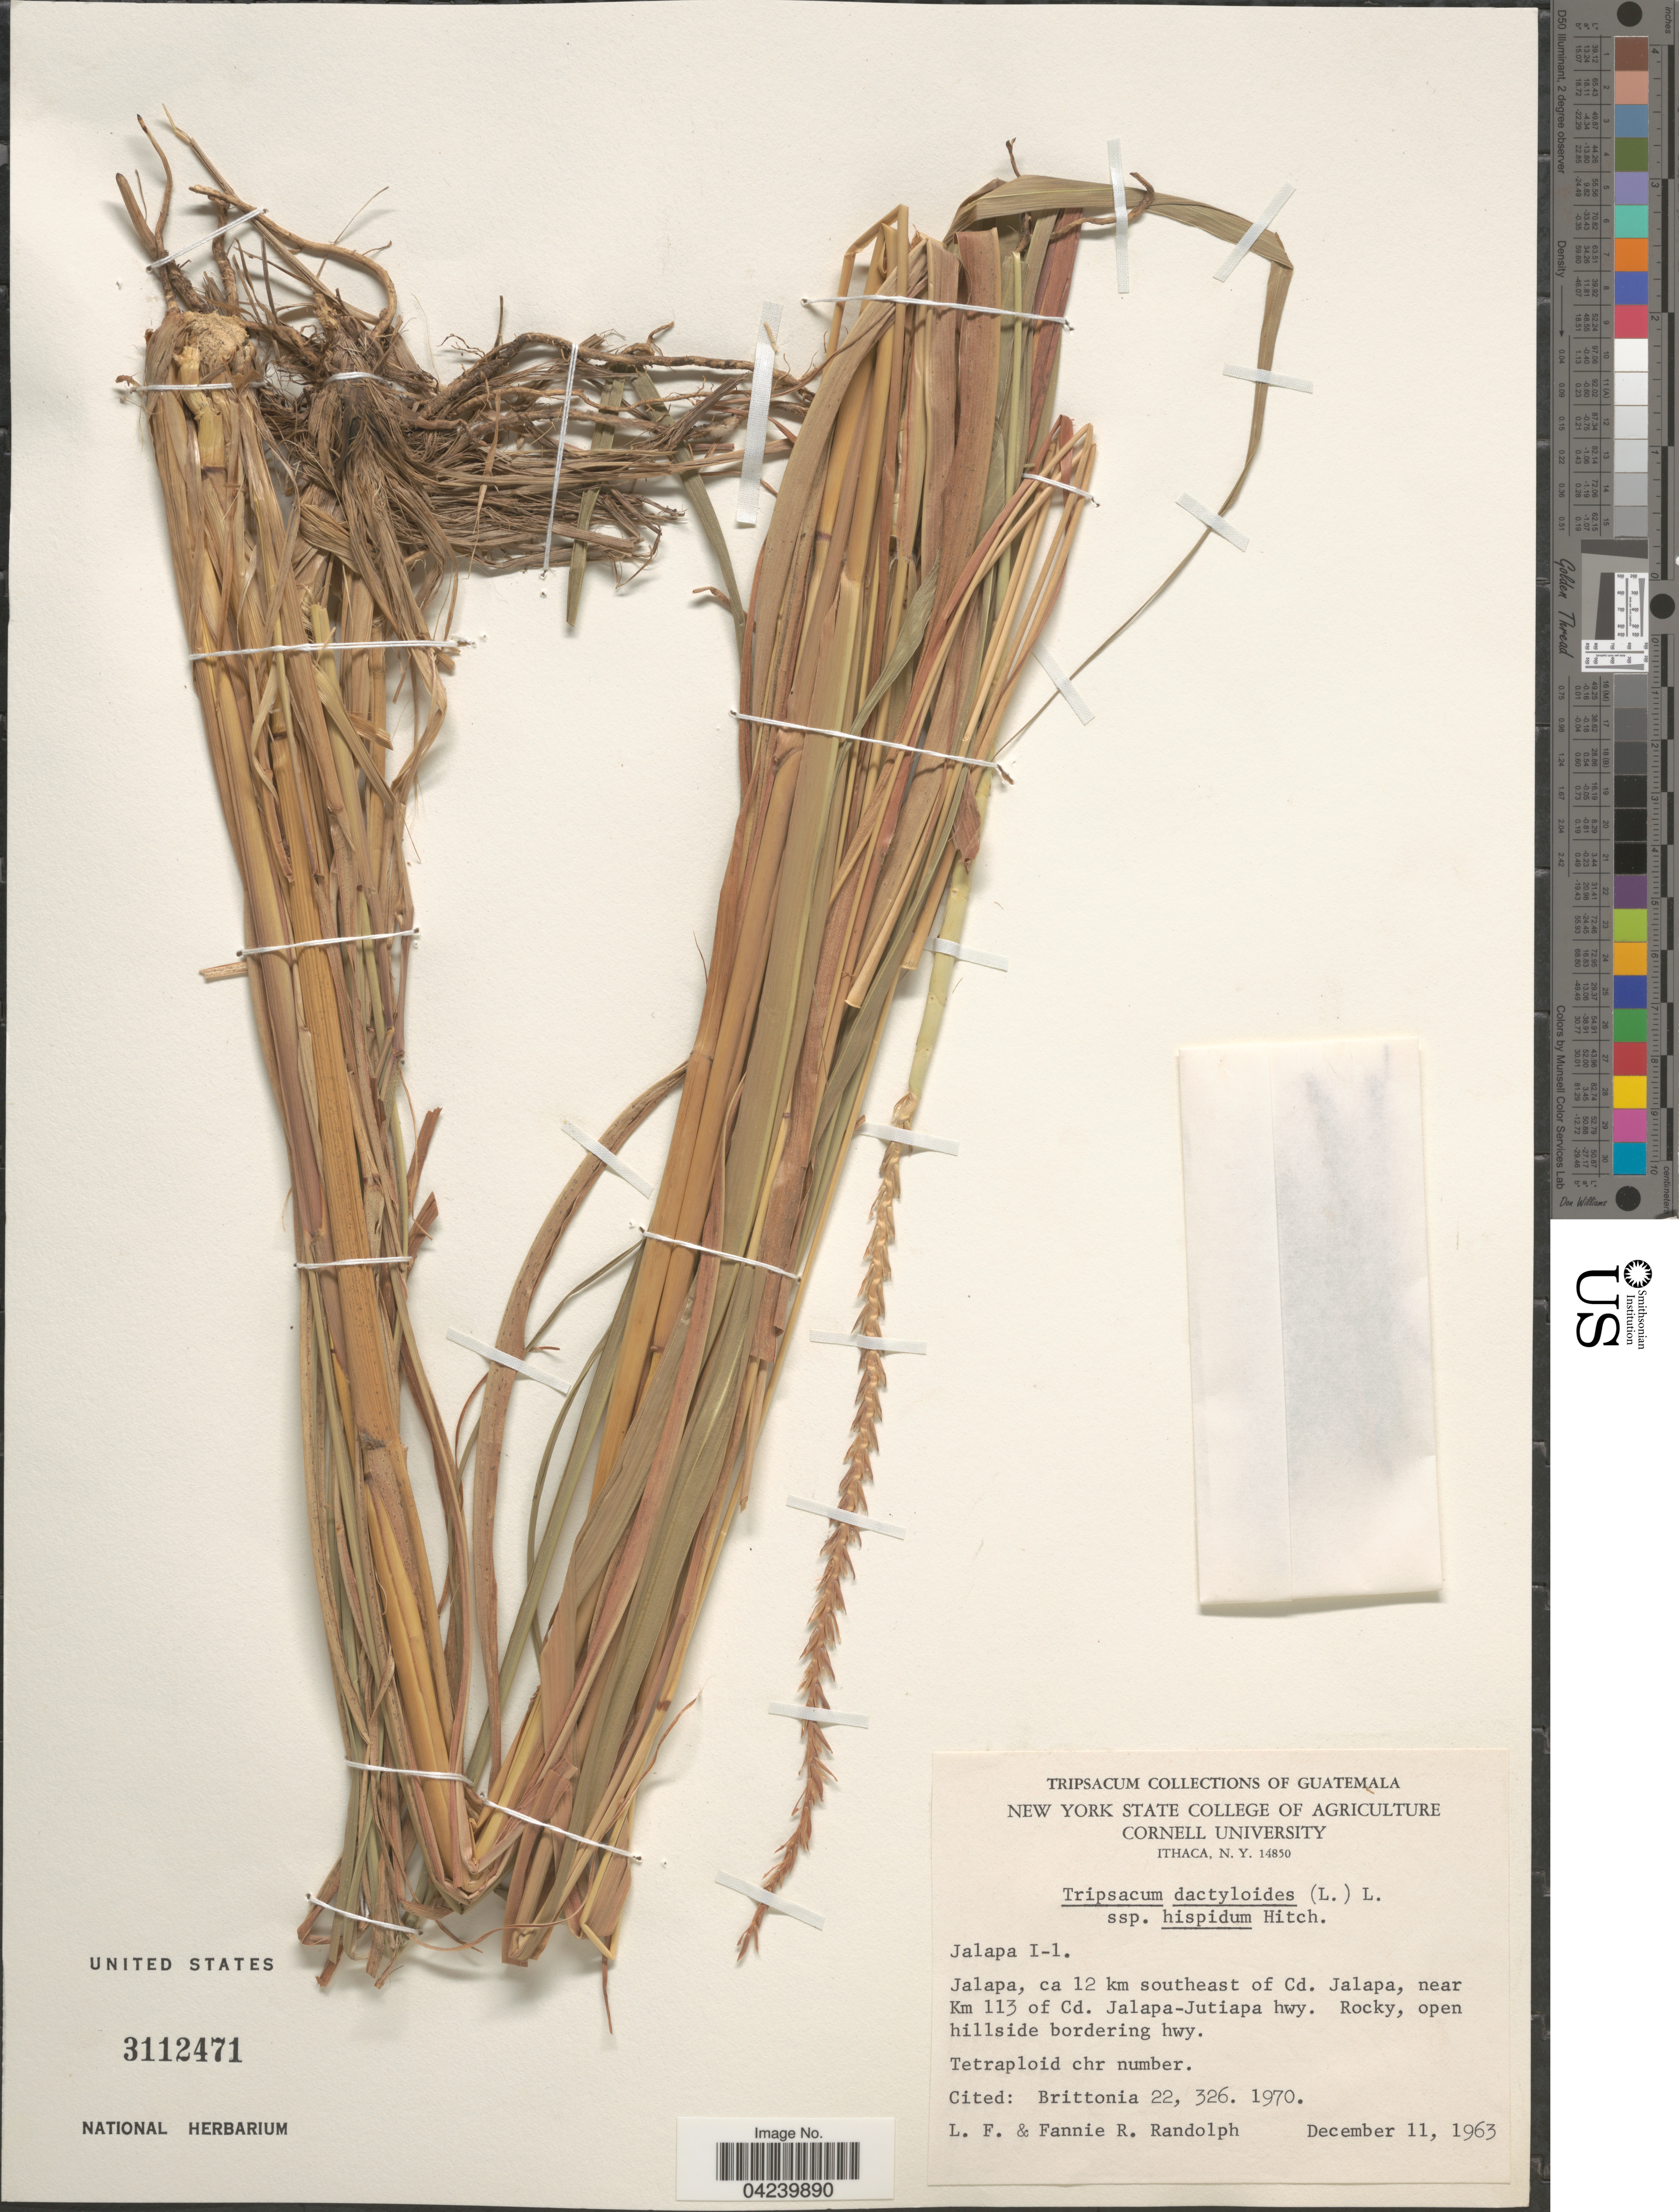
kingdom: Plantae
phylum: Tracheophyta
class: Liliopsida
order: Poales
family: Poaceae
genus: Tripsacum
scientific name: Tripsacum dactyloides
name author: (L.) L.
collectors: L. F. Randolph & F. Randolph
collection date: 1963-12-11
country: Guatemala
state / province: Jalapa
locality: Ca 12 km southeast of Cd. Jalapa, near Km 113 of Cd. Jalapa-Jutiapa hwy. Rocky, open hillside bordering hwy.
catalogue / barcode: US 3112471